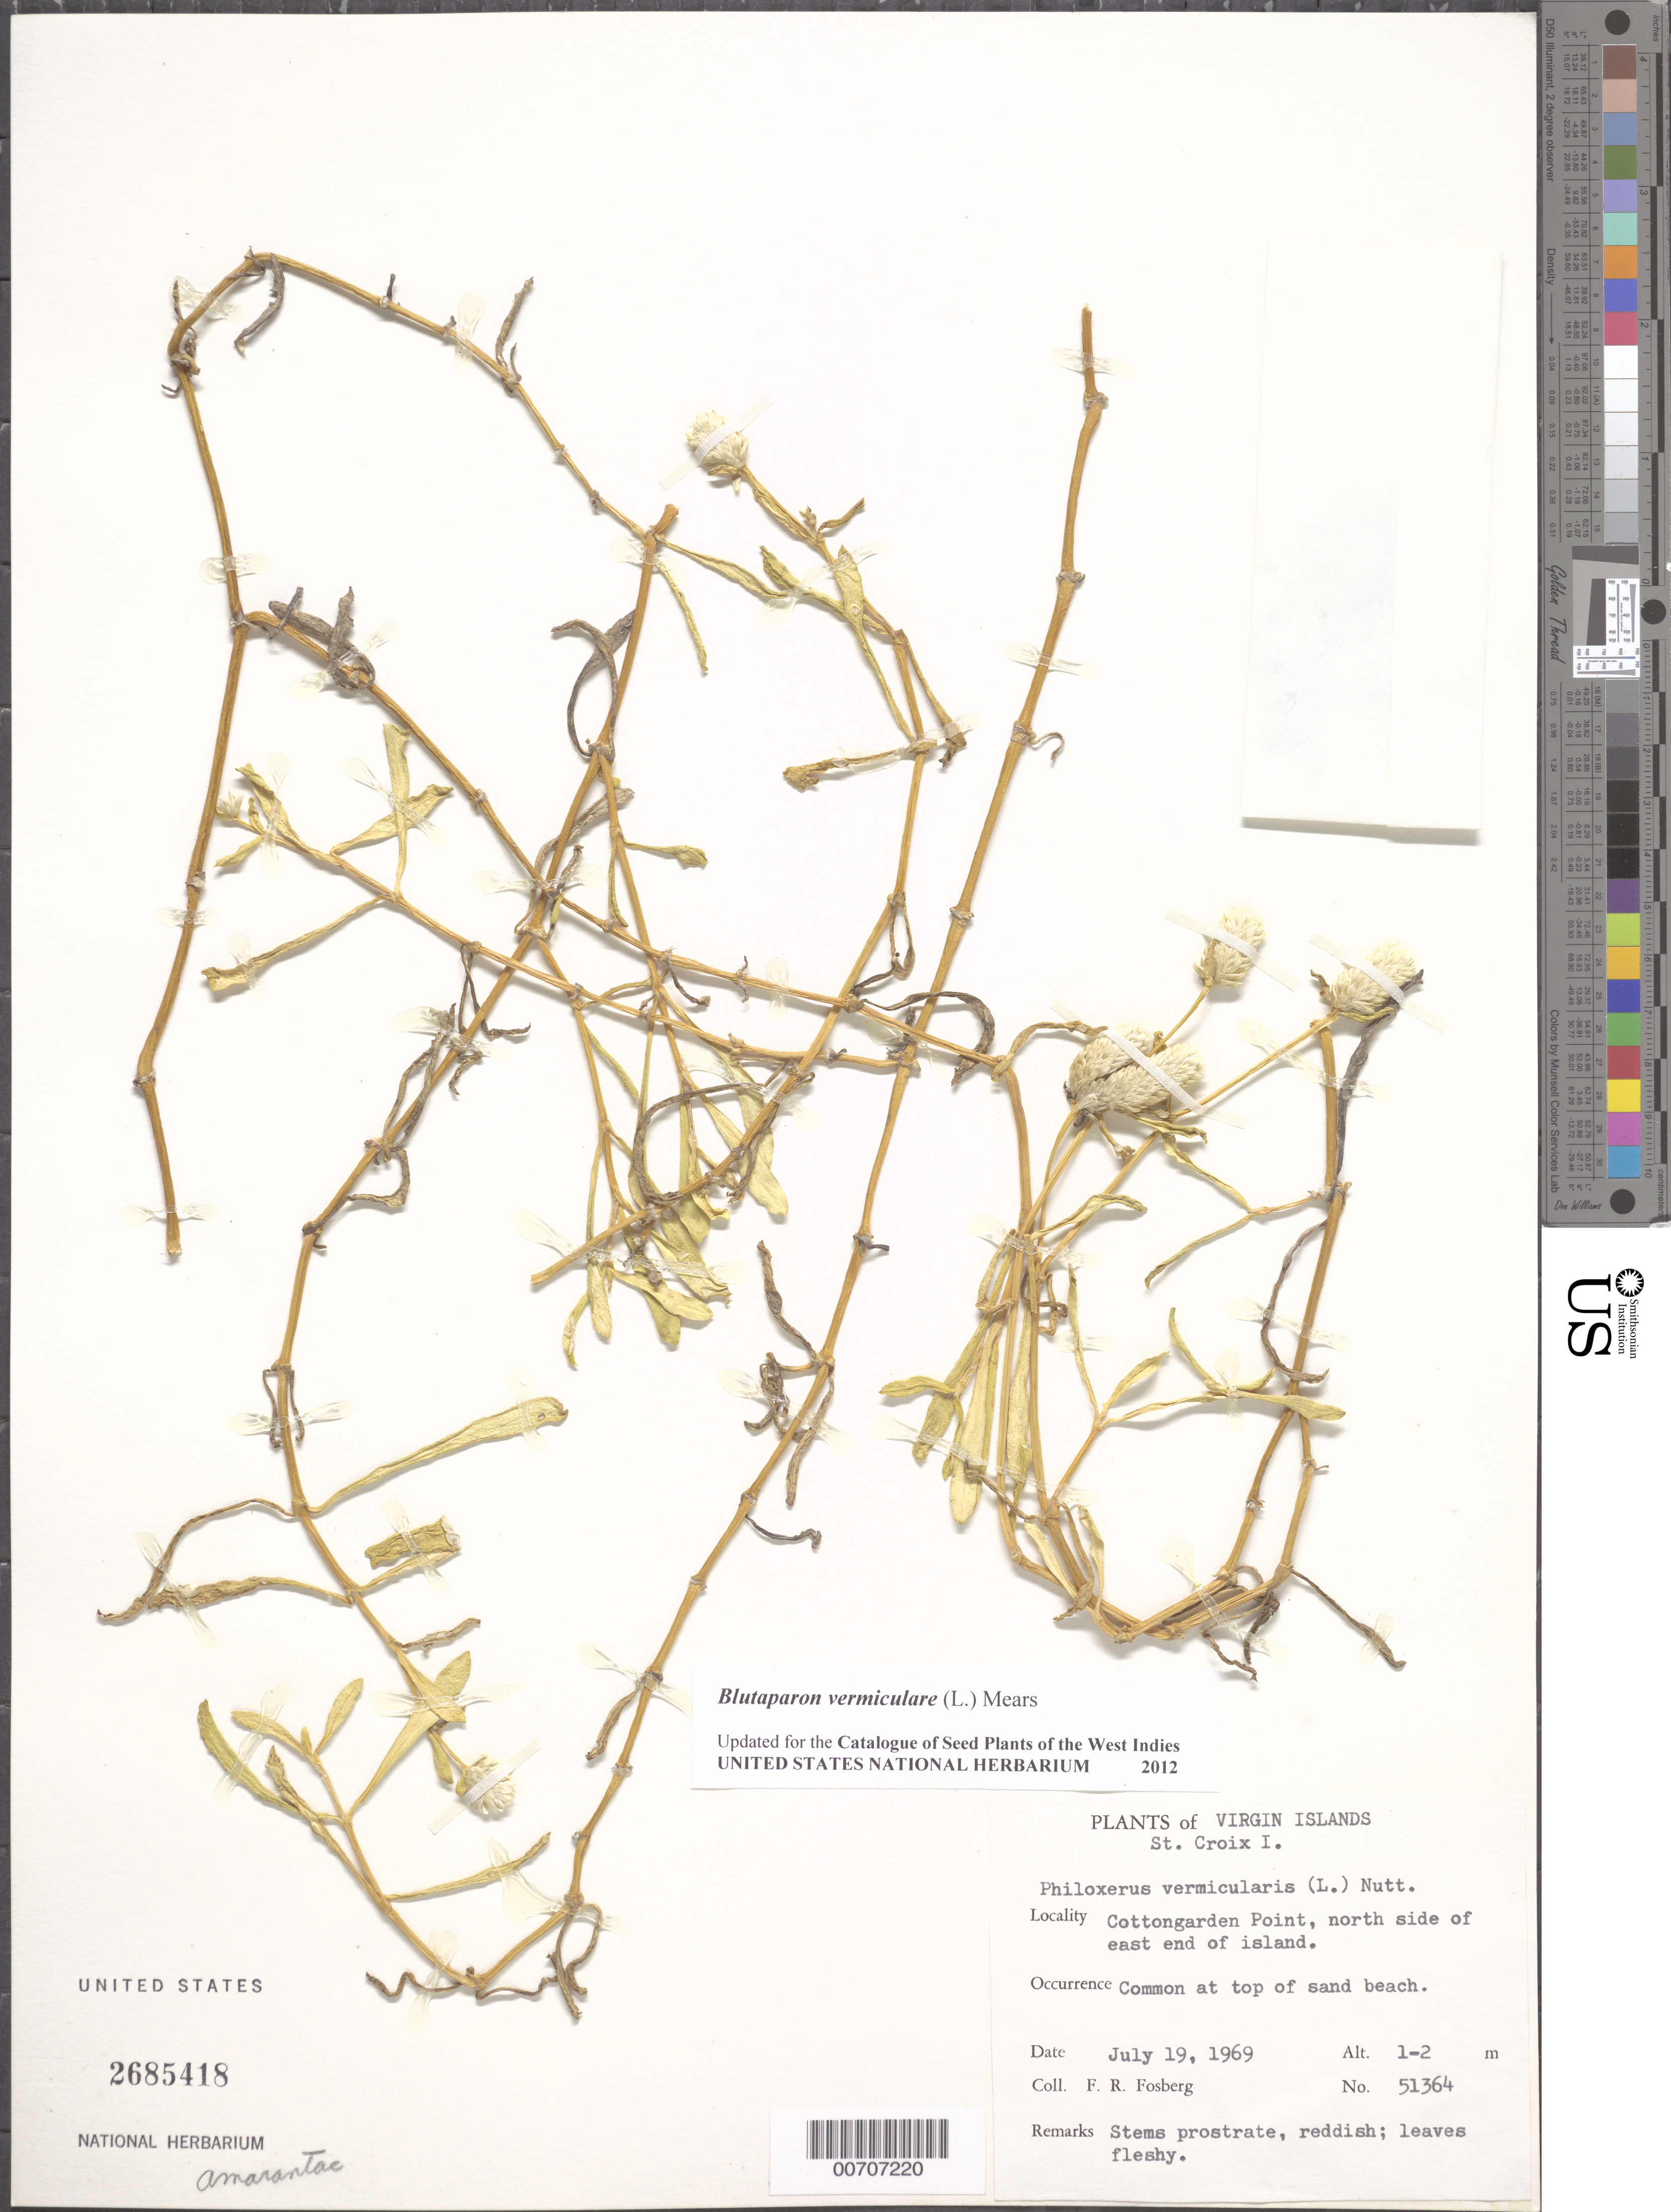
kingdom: Plantae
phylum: Tracheophyta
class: Magnoliopsida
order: Caryophyllales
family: Amaranthaceae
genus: Gomphrena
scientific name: Gomphrena vermicularis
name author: L.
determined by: Strong, Mark T., (BOT), Smithsonian Institution - National Museum of Natural History (UNITED STATES)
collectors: F. R. Fosberg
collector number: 51364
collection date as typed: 19 Jul 1969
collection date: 1969-07-19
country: U.S. Virgin Islands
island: St. Croix Island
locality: Cottongarden Point, N side of E End of I.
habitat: At top of sand beach.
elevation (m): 1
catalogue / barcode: US 2685418